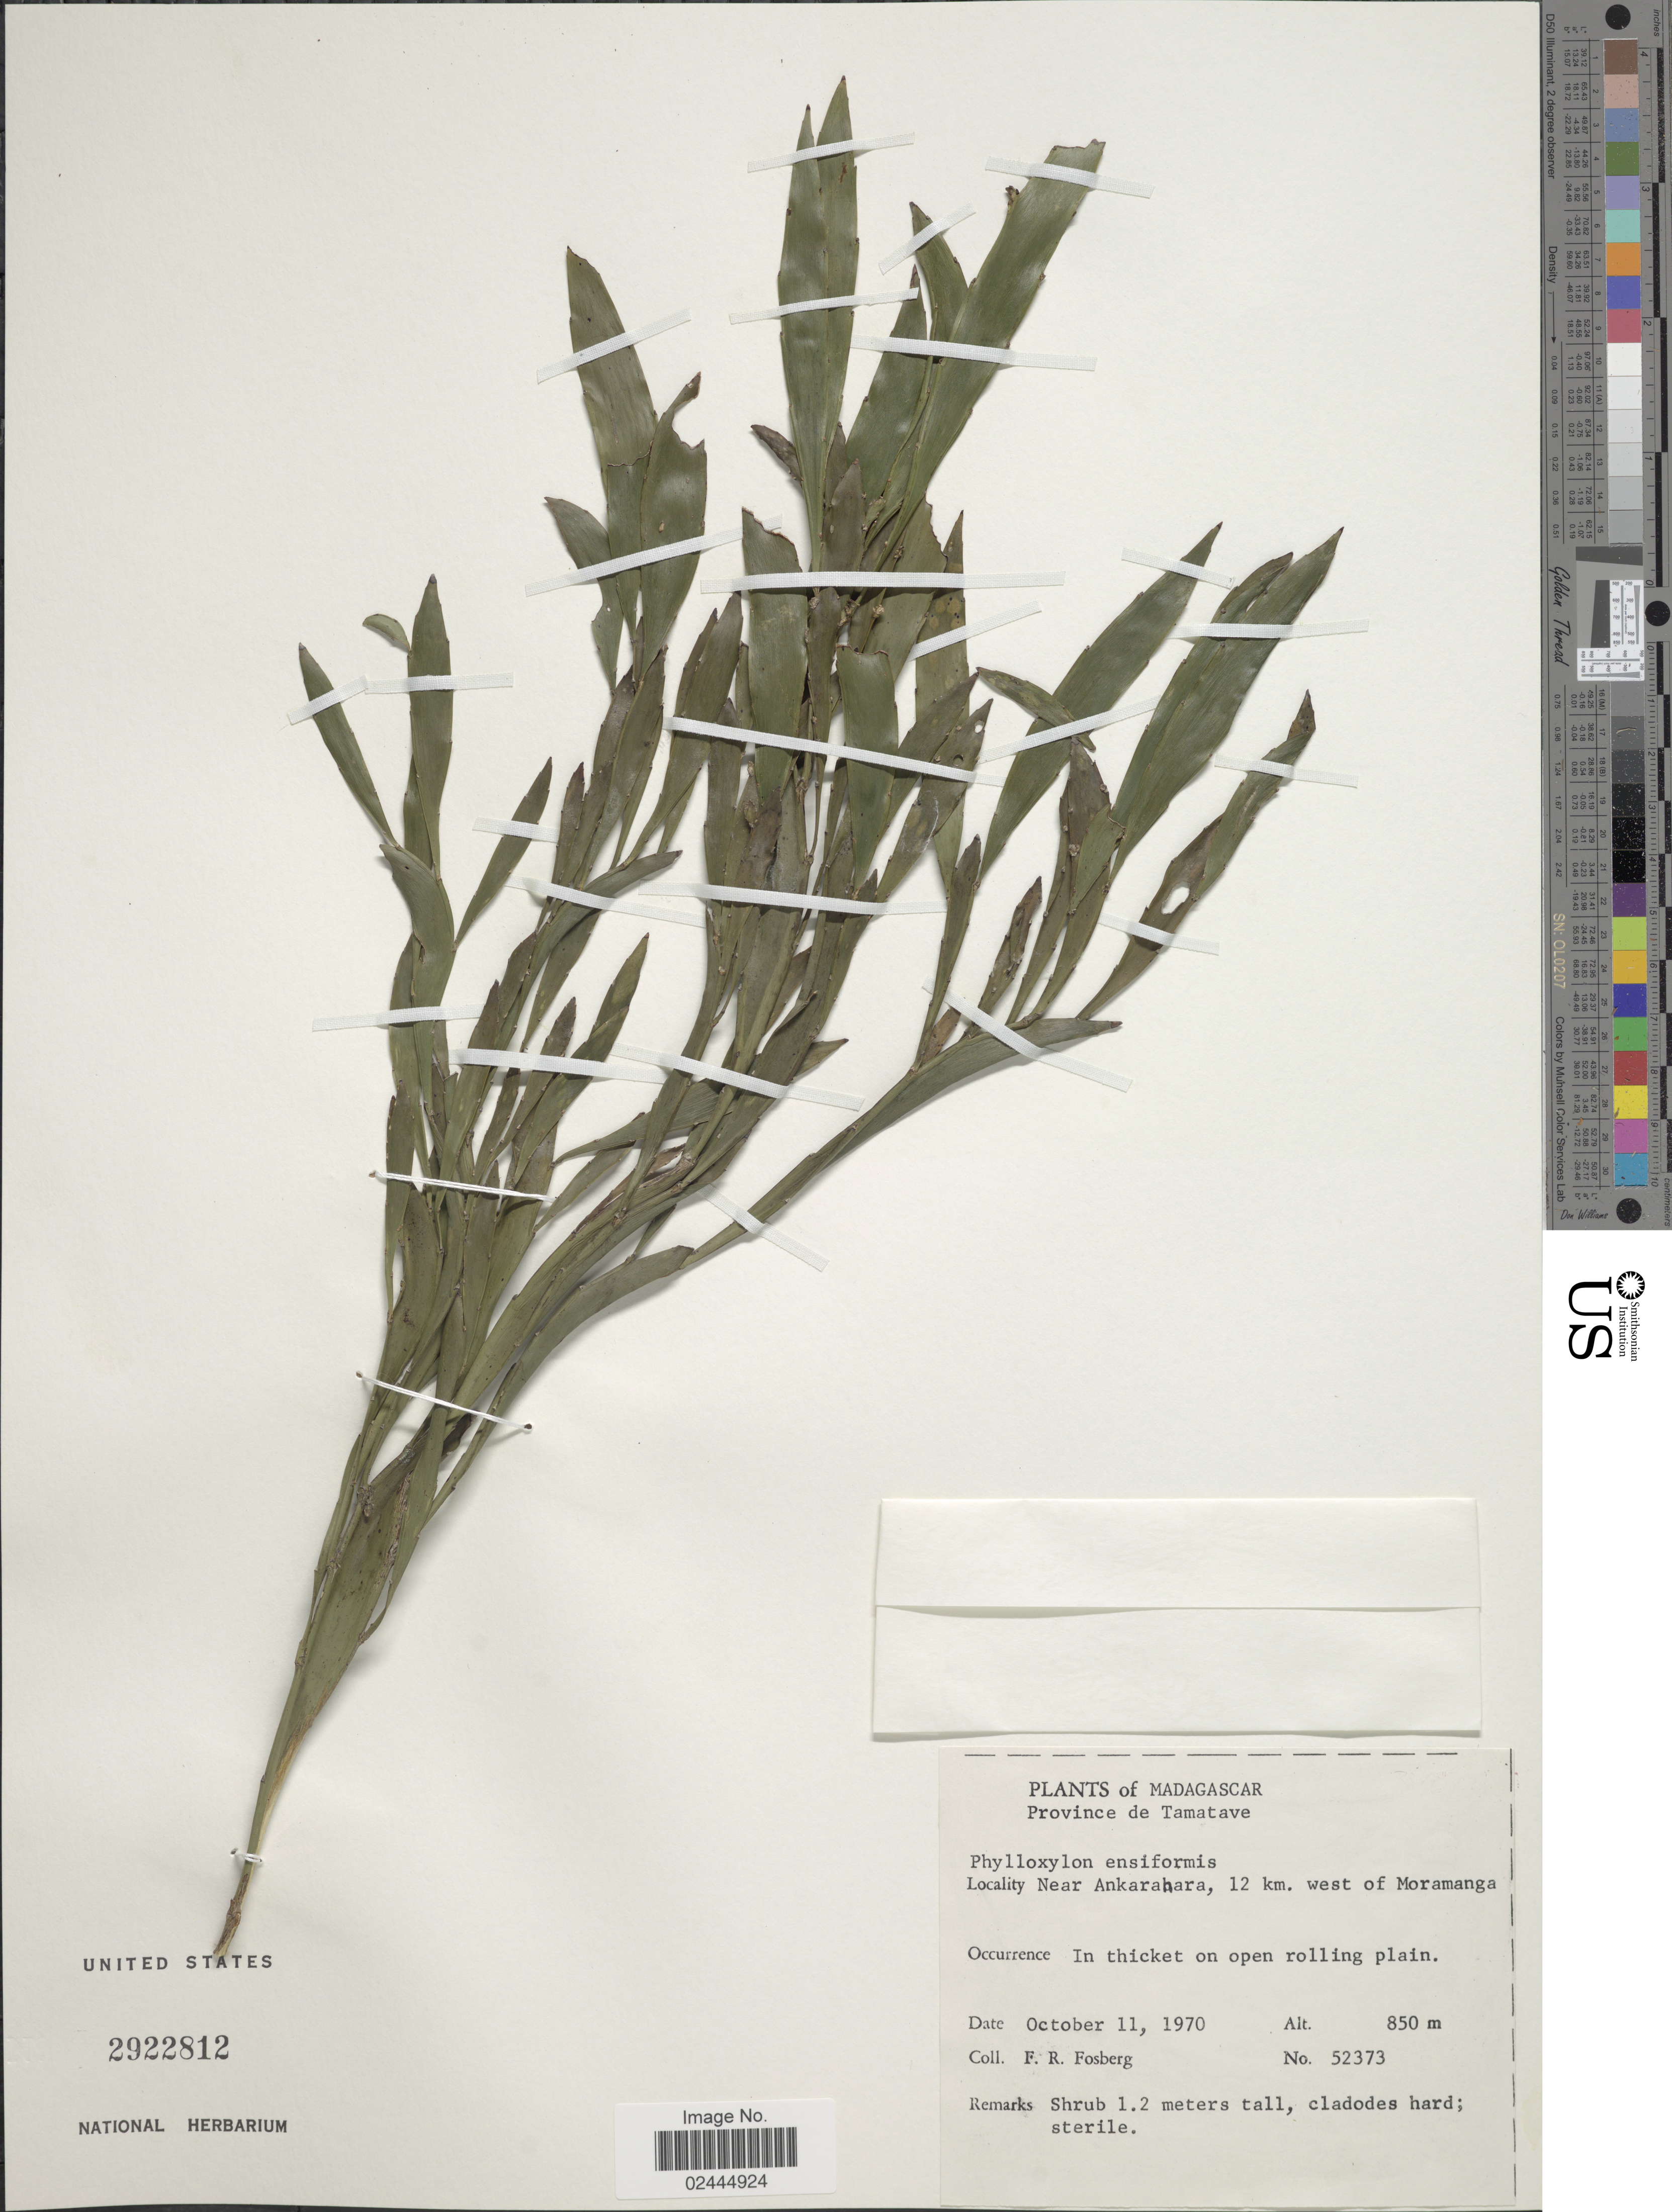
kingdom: Plantae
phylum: Tracheophyta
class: Magnoliopsida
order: Fabales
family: Fabaceae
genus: Phylloxylon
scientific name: Phylloxylon xylophylloides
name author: (Baker) DuPuy et al.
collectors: F. R. Fosberg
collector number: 52373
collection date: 1970-10-11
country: Madagascar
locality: Madagascar, Province de Tamatave, Near Ankarahara, 12 km. west of Moramanga.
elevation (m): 850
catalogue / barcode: US 2922812